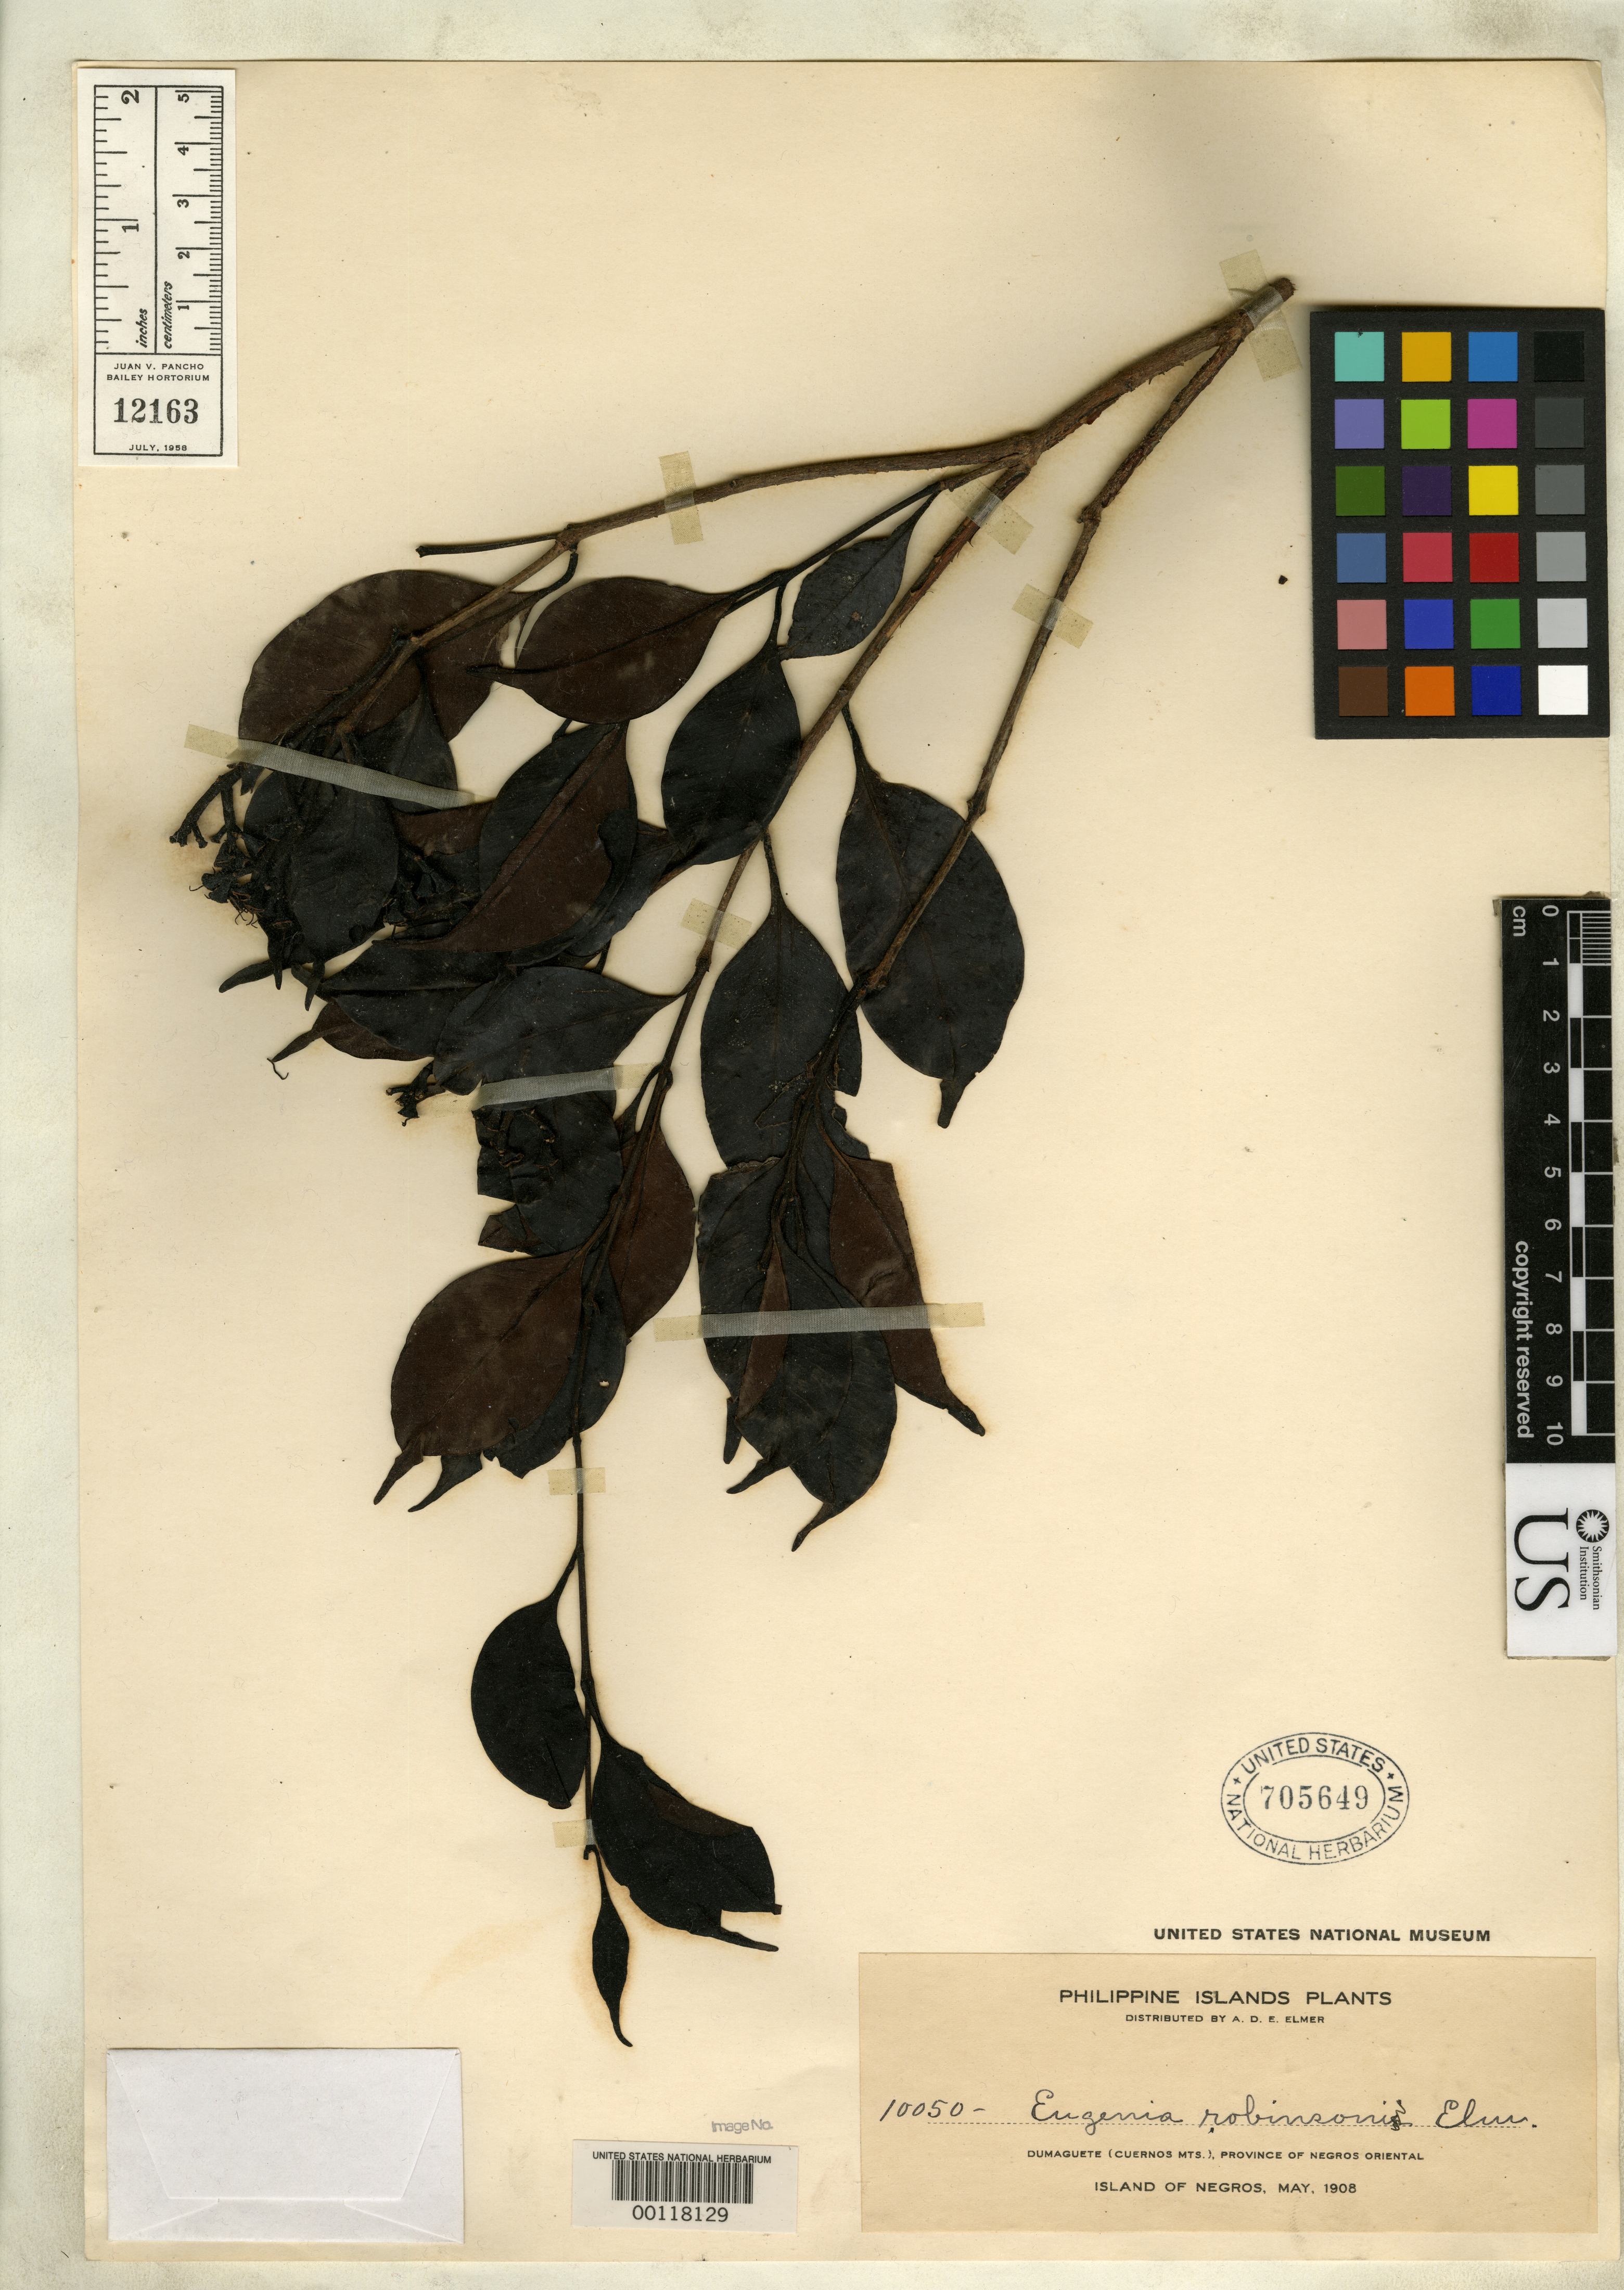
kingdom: Plantae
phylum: Tracheophyta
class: Magnoliopsida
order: Myrtales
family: Myrtaceae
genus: Eugenia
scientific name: Eugenia robinsoni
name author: Elmer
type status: Isotype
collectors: A. D. E. Elmer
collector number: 10050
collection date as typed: May 1908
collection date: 1908-05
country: Philippines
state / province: Central Visayas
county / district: Negros Oriental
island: Negros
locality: Dumaguete, Cuernos Mts.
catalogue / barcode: US 705649